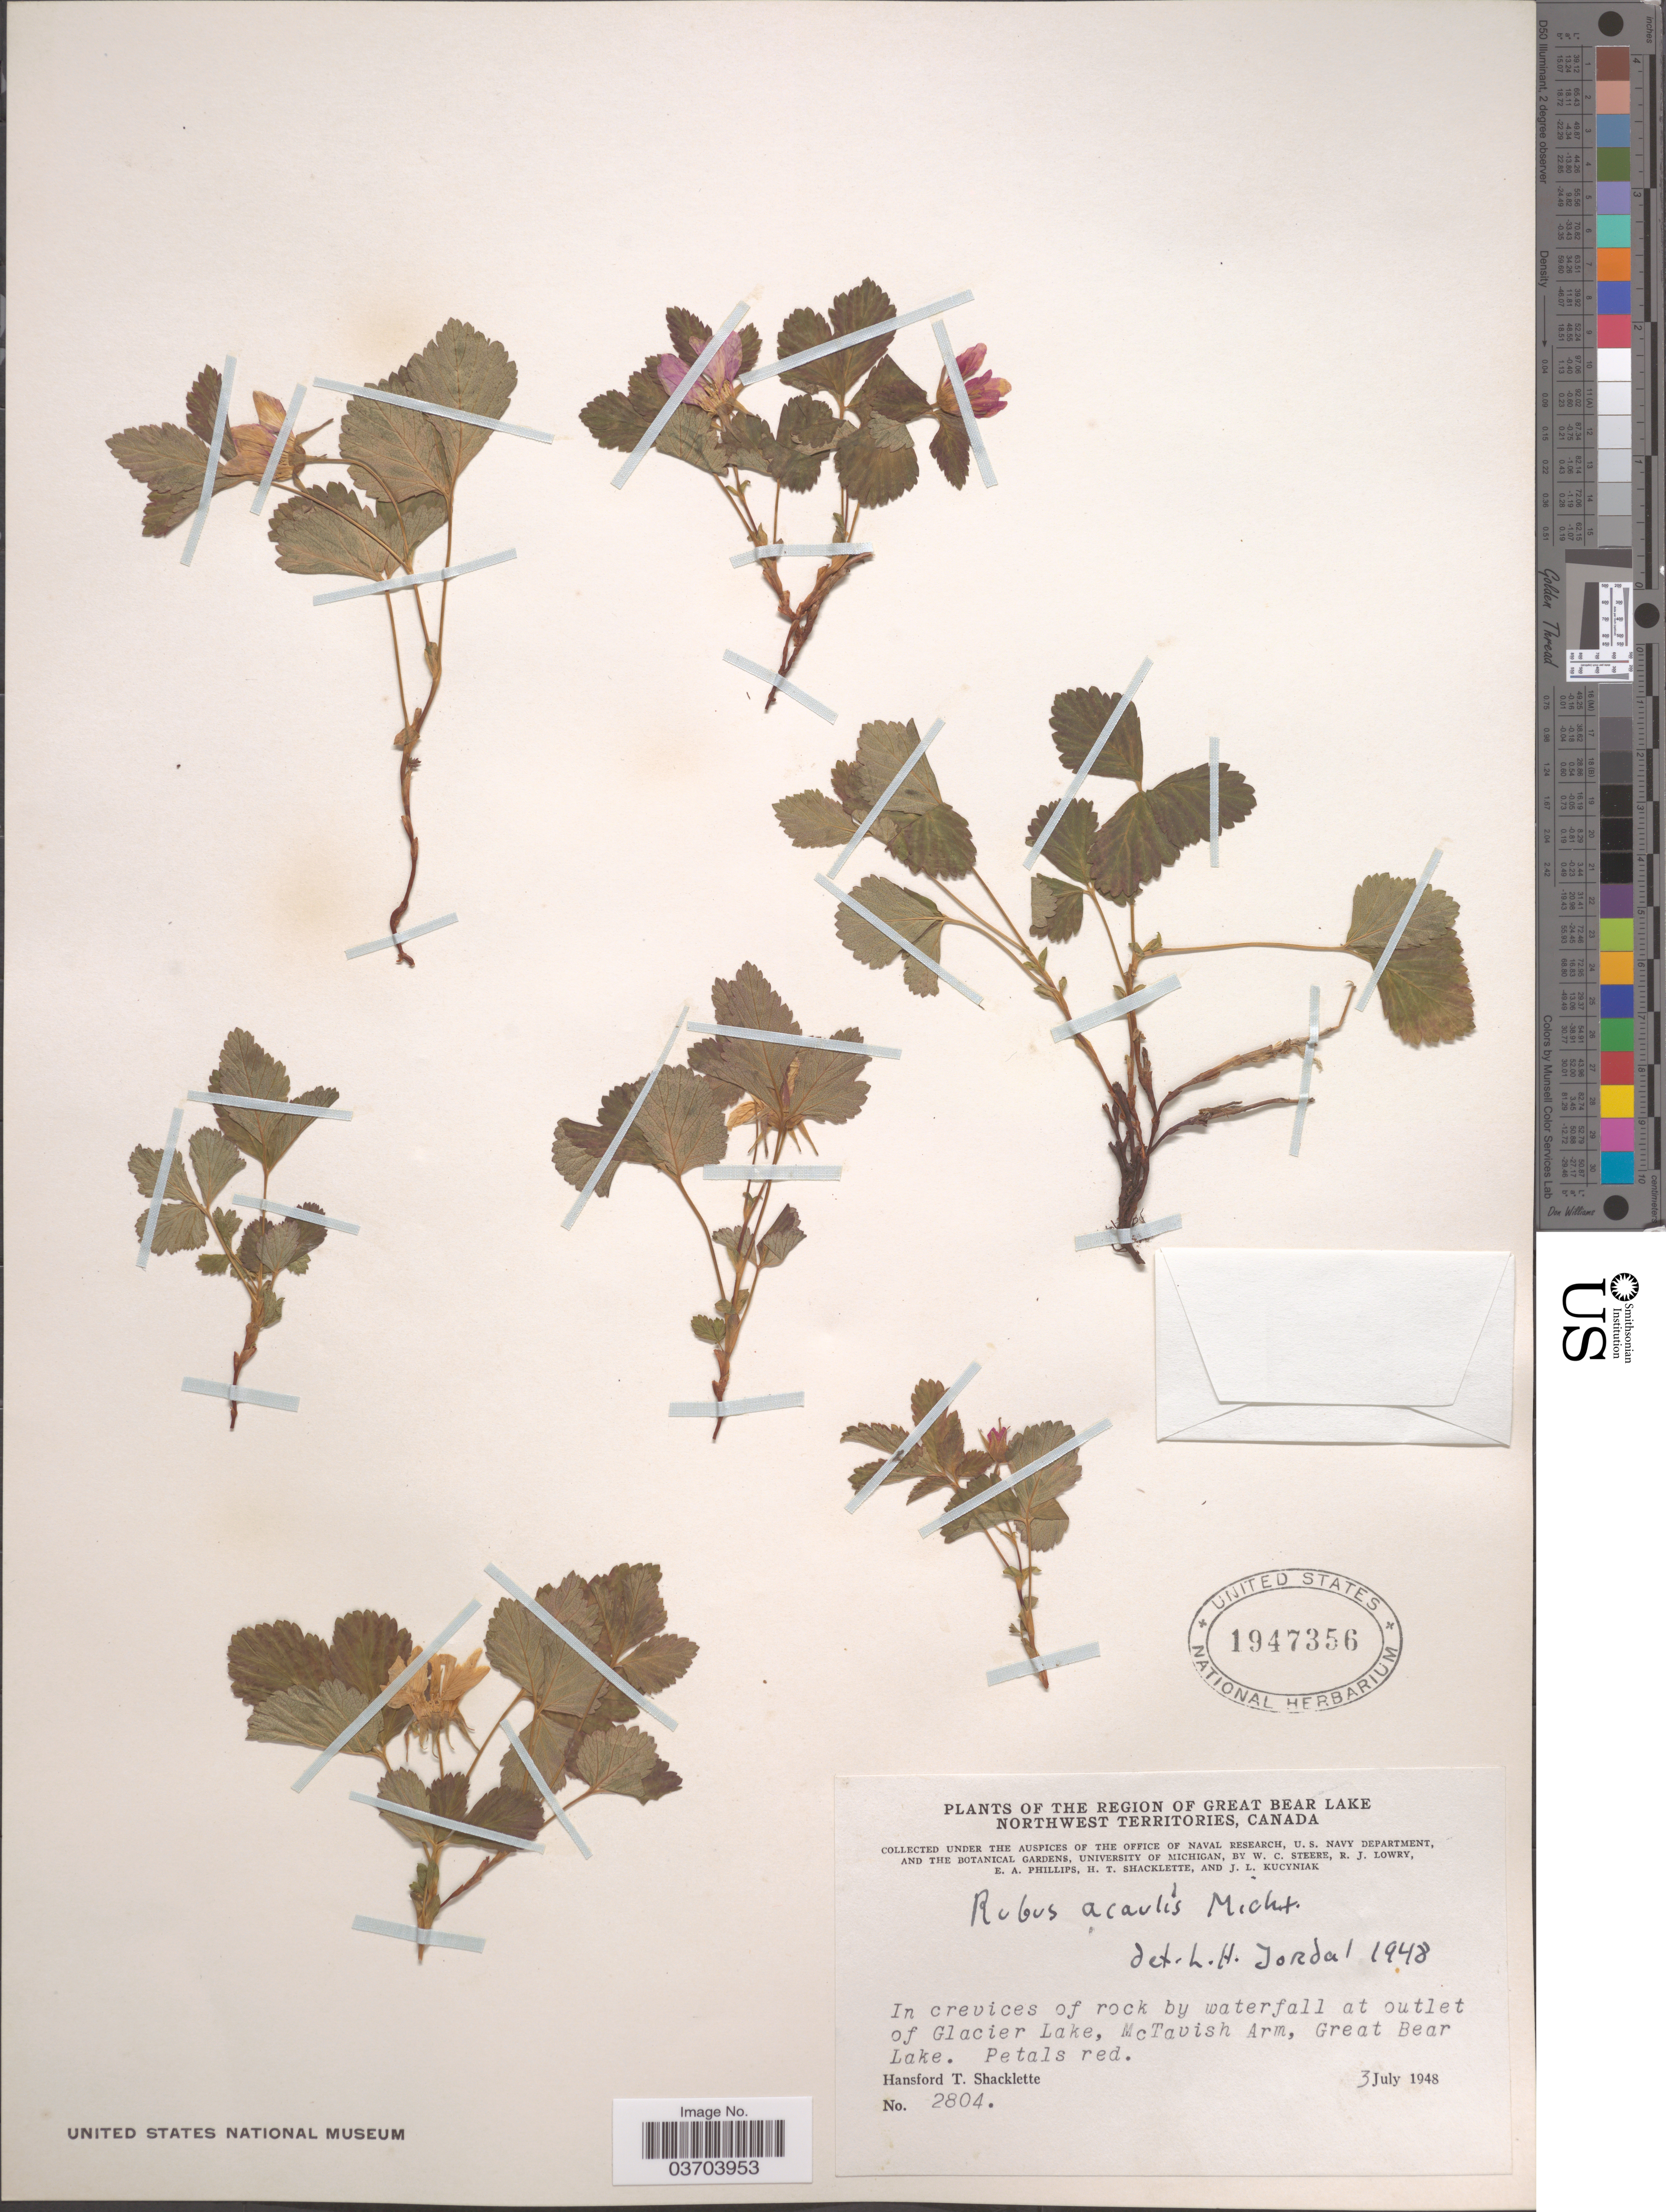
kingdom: Plantae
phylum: Tracheophyta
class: Magnoliopsida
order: Rosales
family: Rosaceae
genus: Rubus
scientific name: Rubus acaulis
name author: Michx.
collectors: W. C. Steere, R. Lowry, E. Phillips, H. Shacklette & J. Kucyniak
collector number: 2804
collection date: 1948-07-03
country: Canada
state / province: Northwest Territories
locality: The Region of Great Bear Lake. In crevices of rock by waterfall at outlet of Glacier Lake, McTavish Arm, Great Bear Lake.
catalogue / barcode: US 1947356